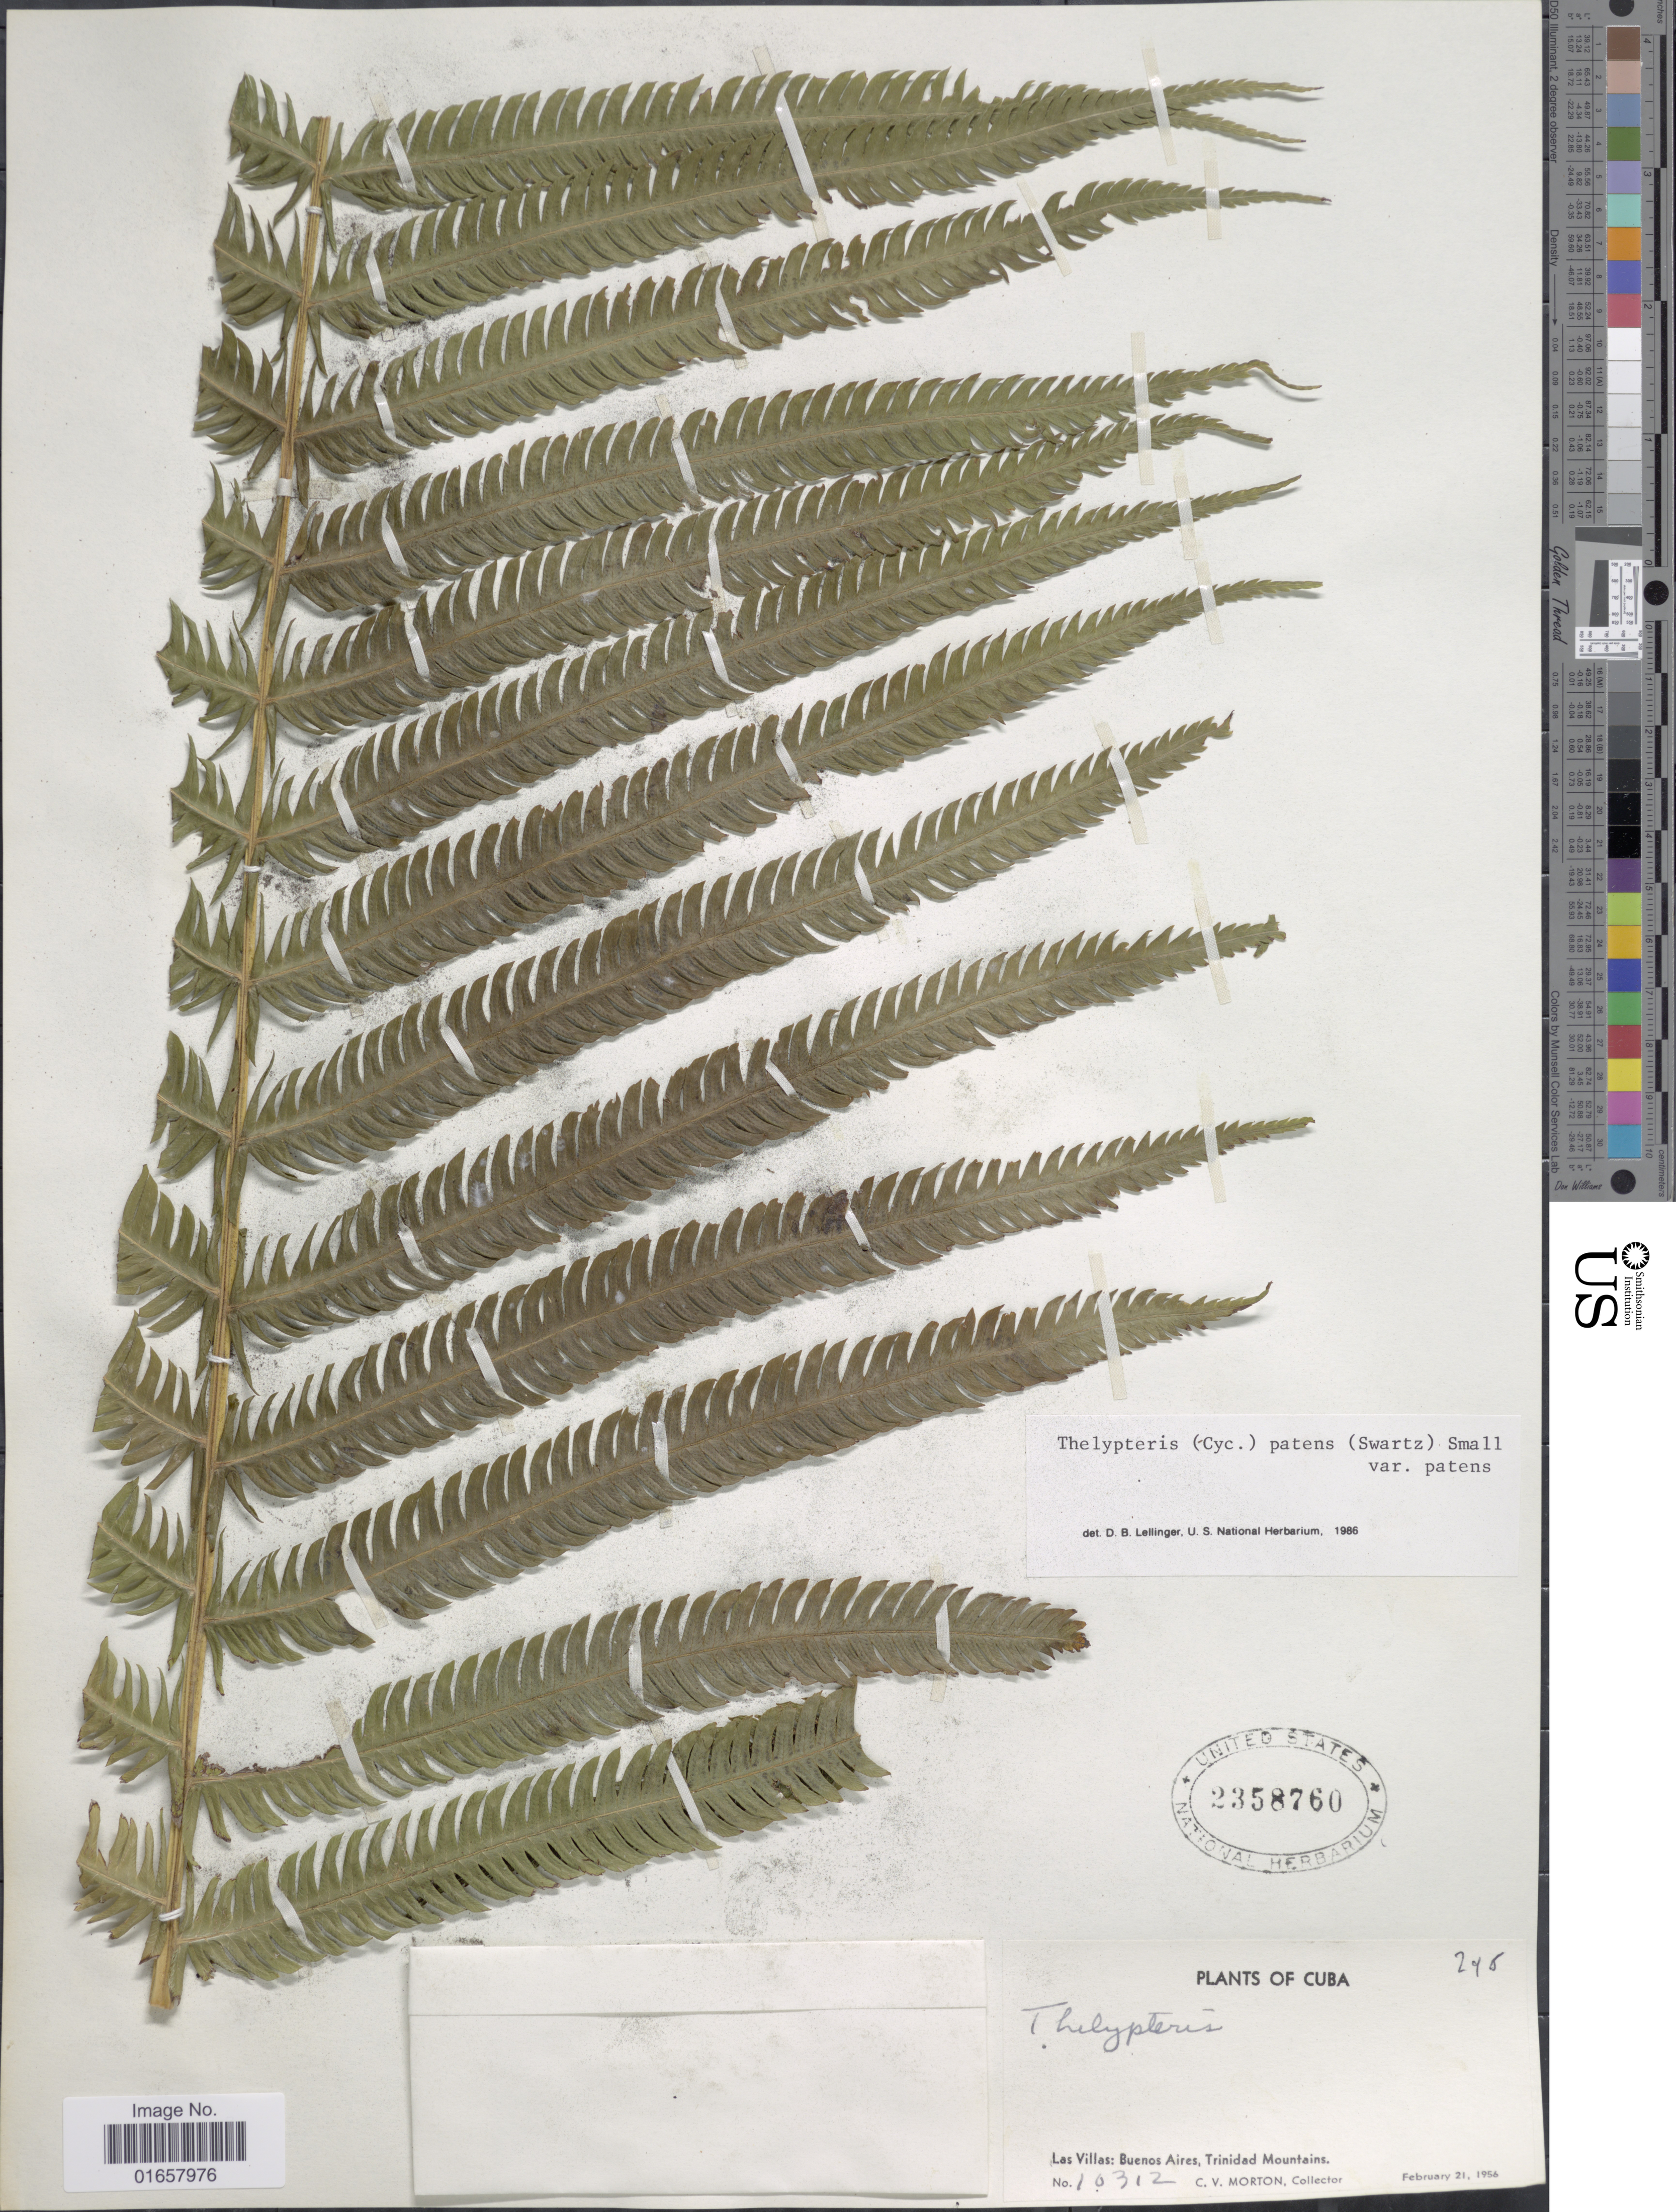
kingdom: Plantae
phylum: Tracheophyta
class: Polypodiopsida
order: Polypodiales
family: Thelypteridaceae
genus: Christella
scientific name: Christella patens var. patens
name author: (Sw.) Holttum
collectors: C. V. Morton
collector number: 10312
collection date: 1956-02-21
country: Cuba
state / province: Las Villas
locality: Cuba, Las Villas: Buenos Aires, Trinidad Mountains.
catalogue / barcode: US 2358760